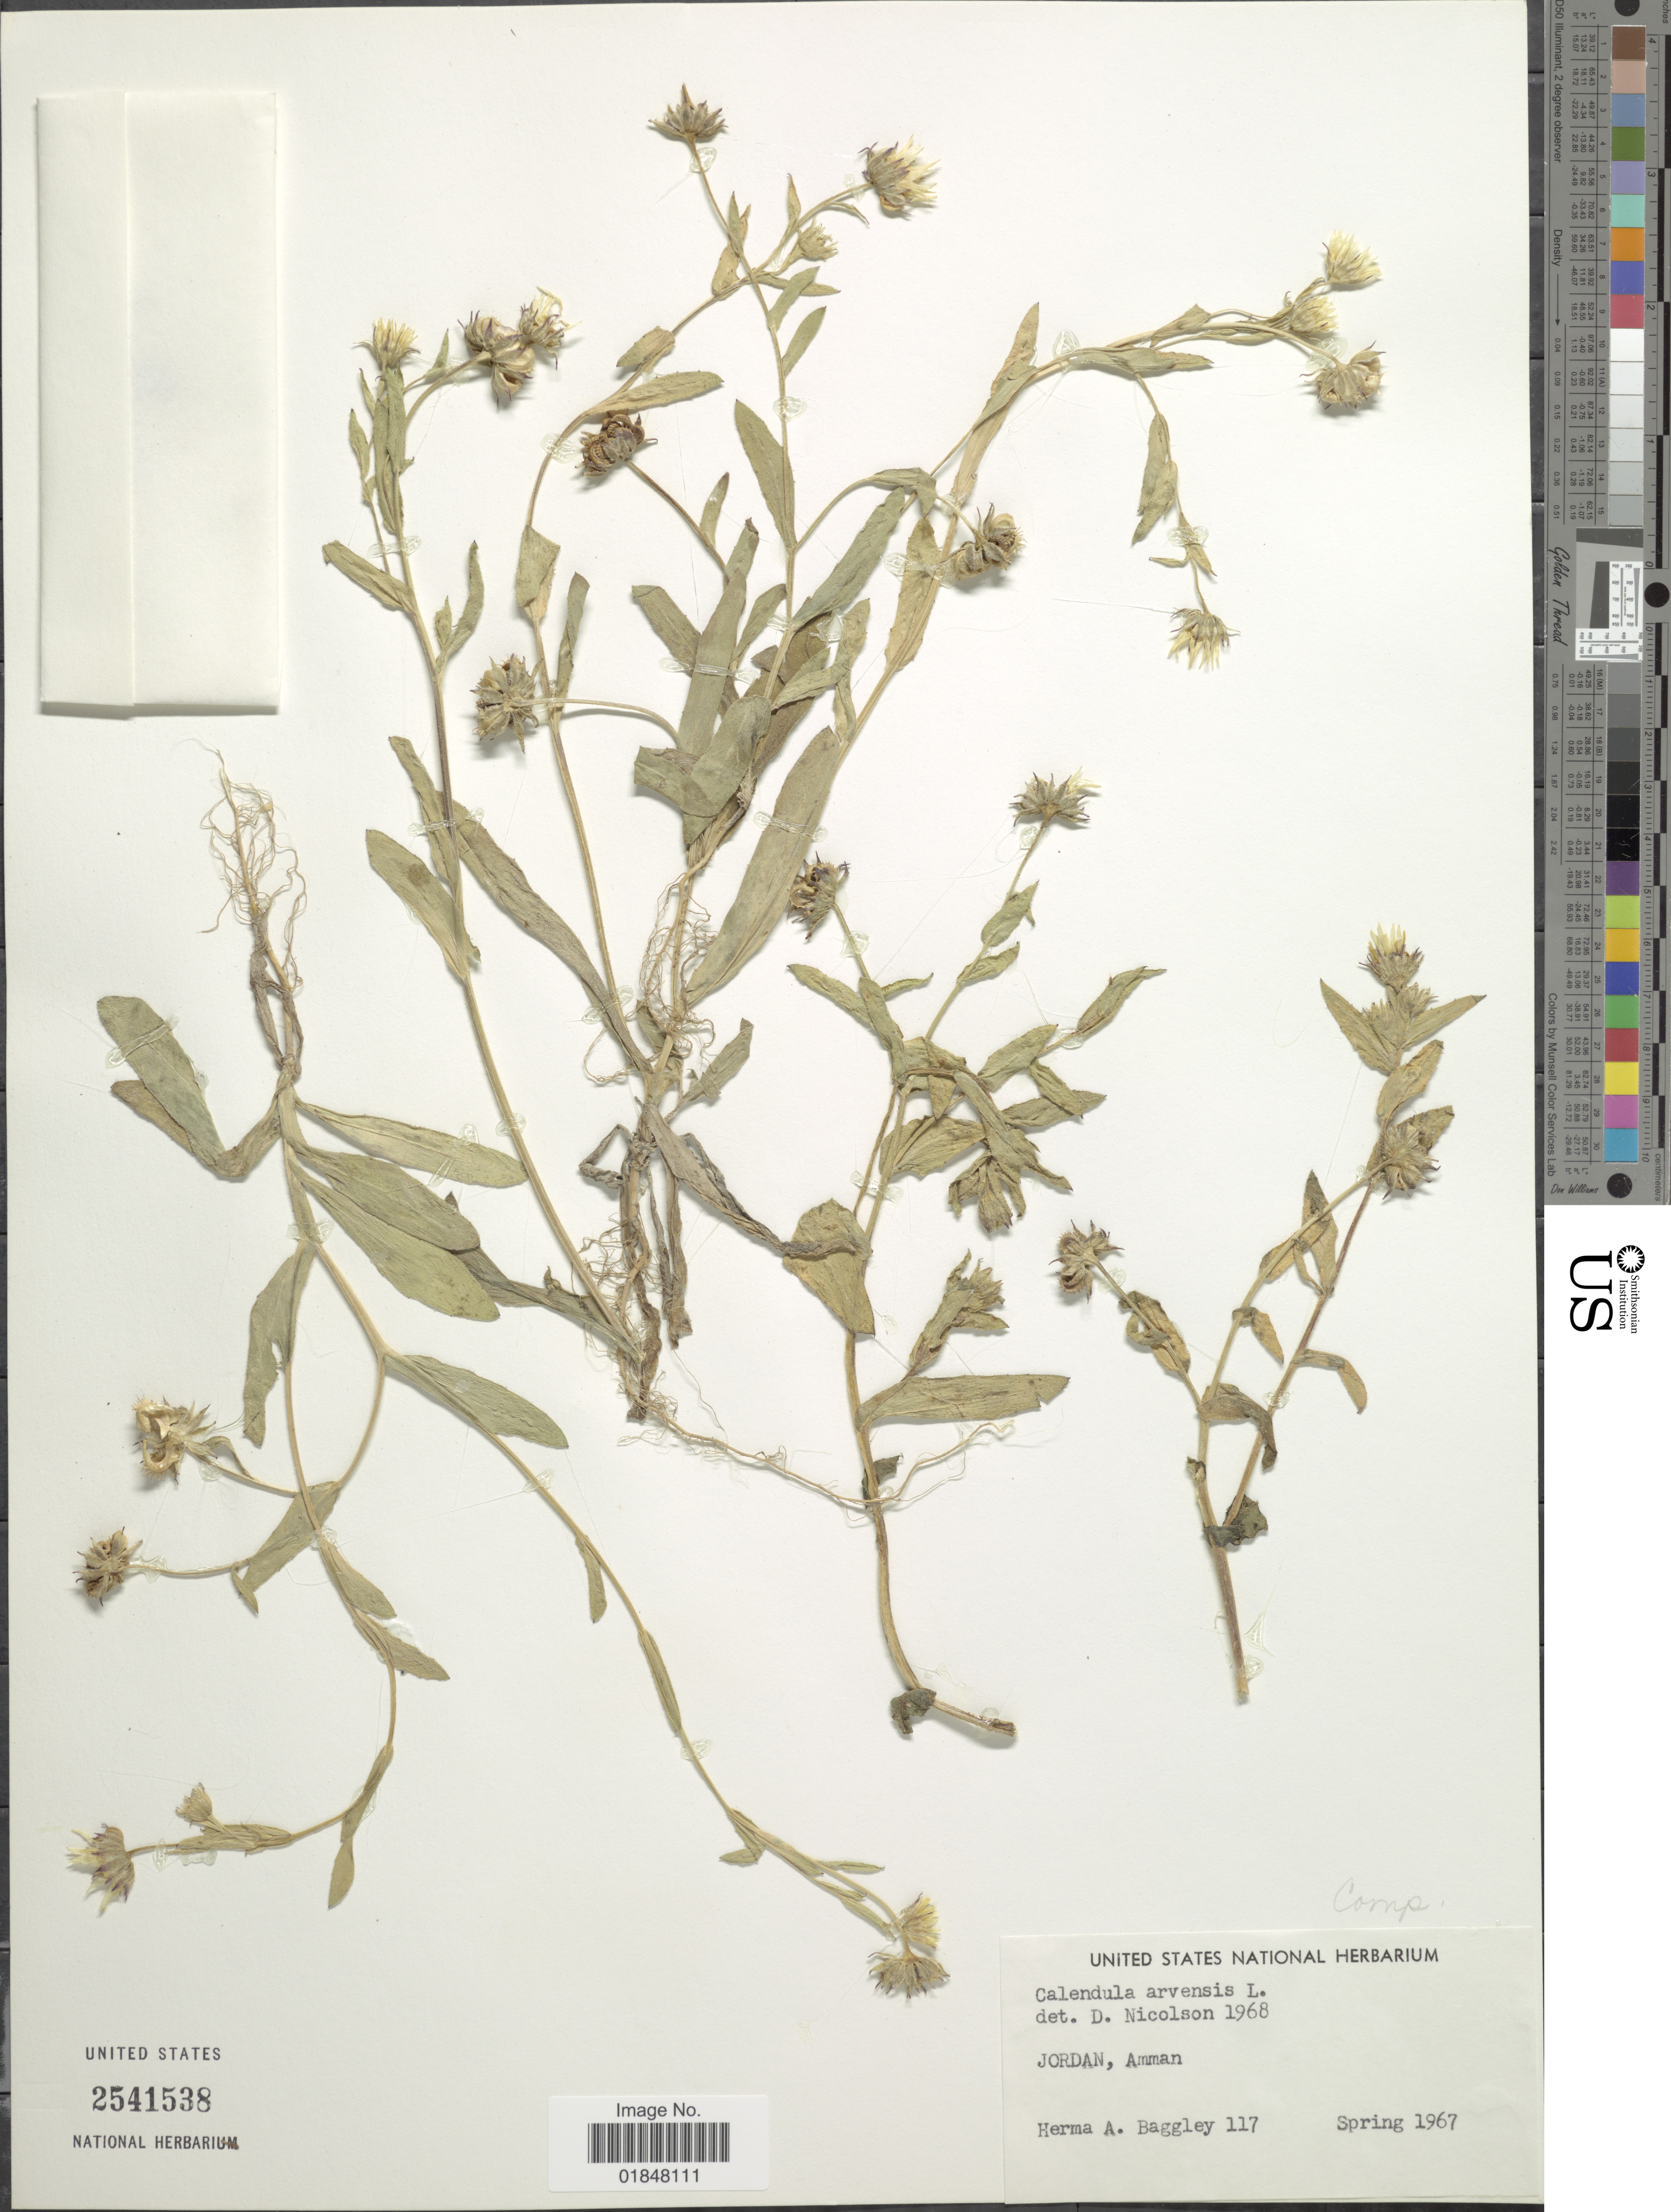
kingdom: Plantae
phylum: Tracheophyta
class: Magnoliopsida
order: Asterales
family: Asteraceae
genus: Calendula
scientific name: Calendula arvensis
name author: L.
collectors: H. Baggley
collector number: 117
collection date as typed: Spring 1967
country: Jordan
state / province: Amman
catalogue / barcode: US 2541538